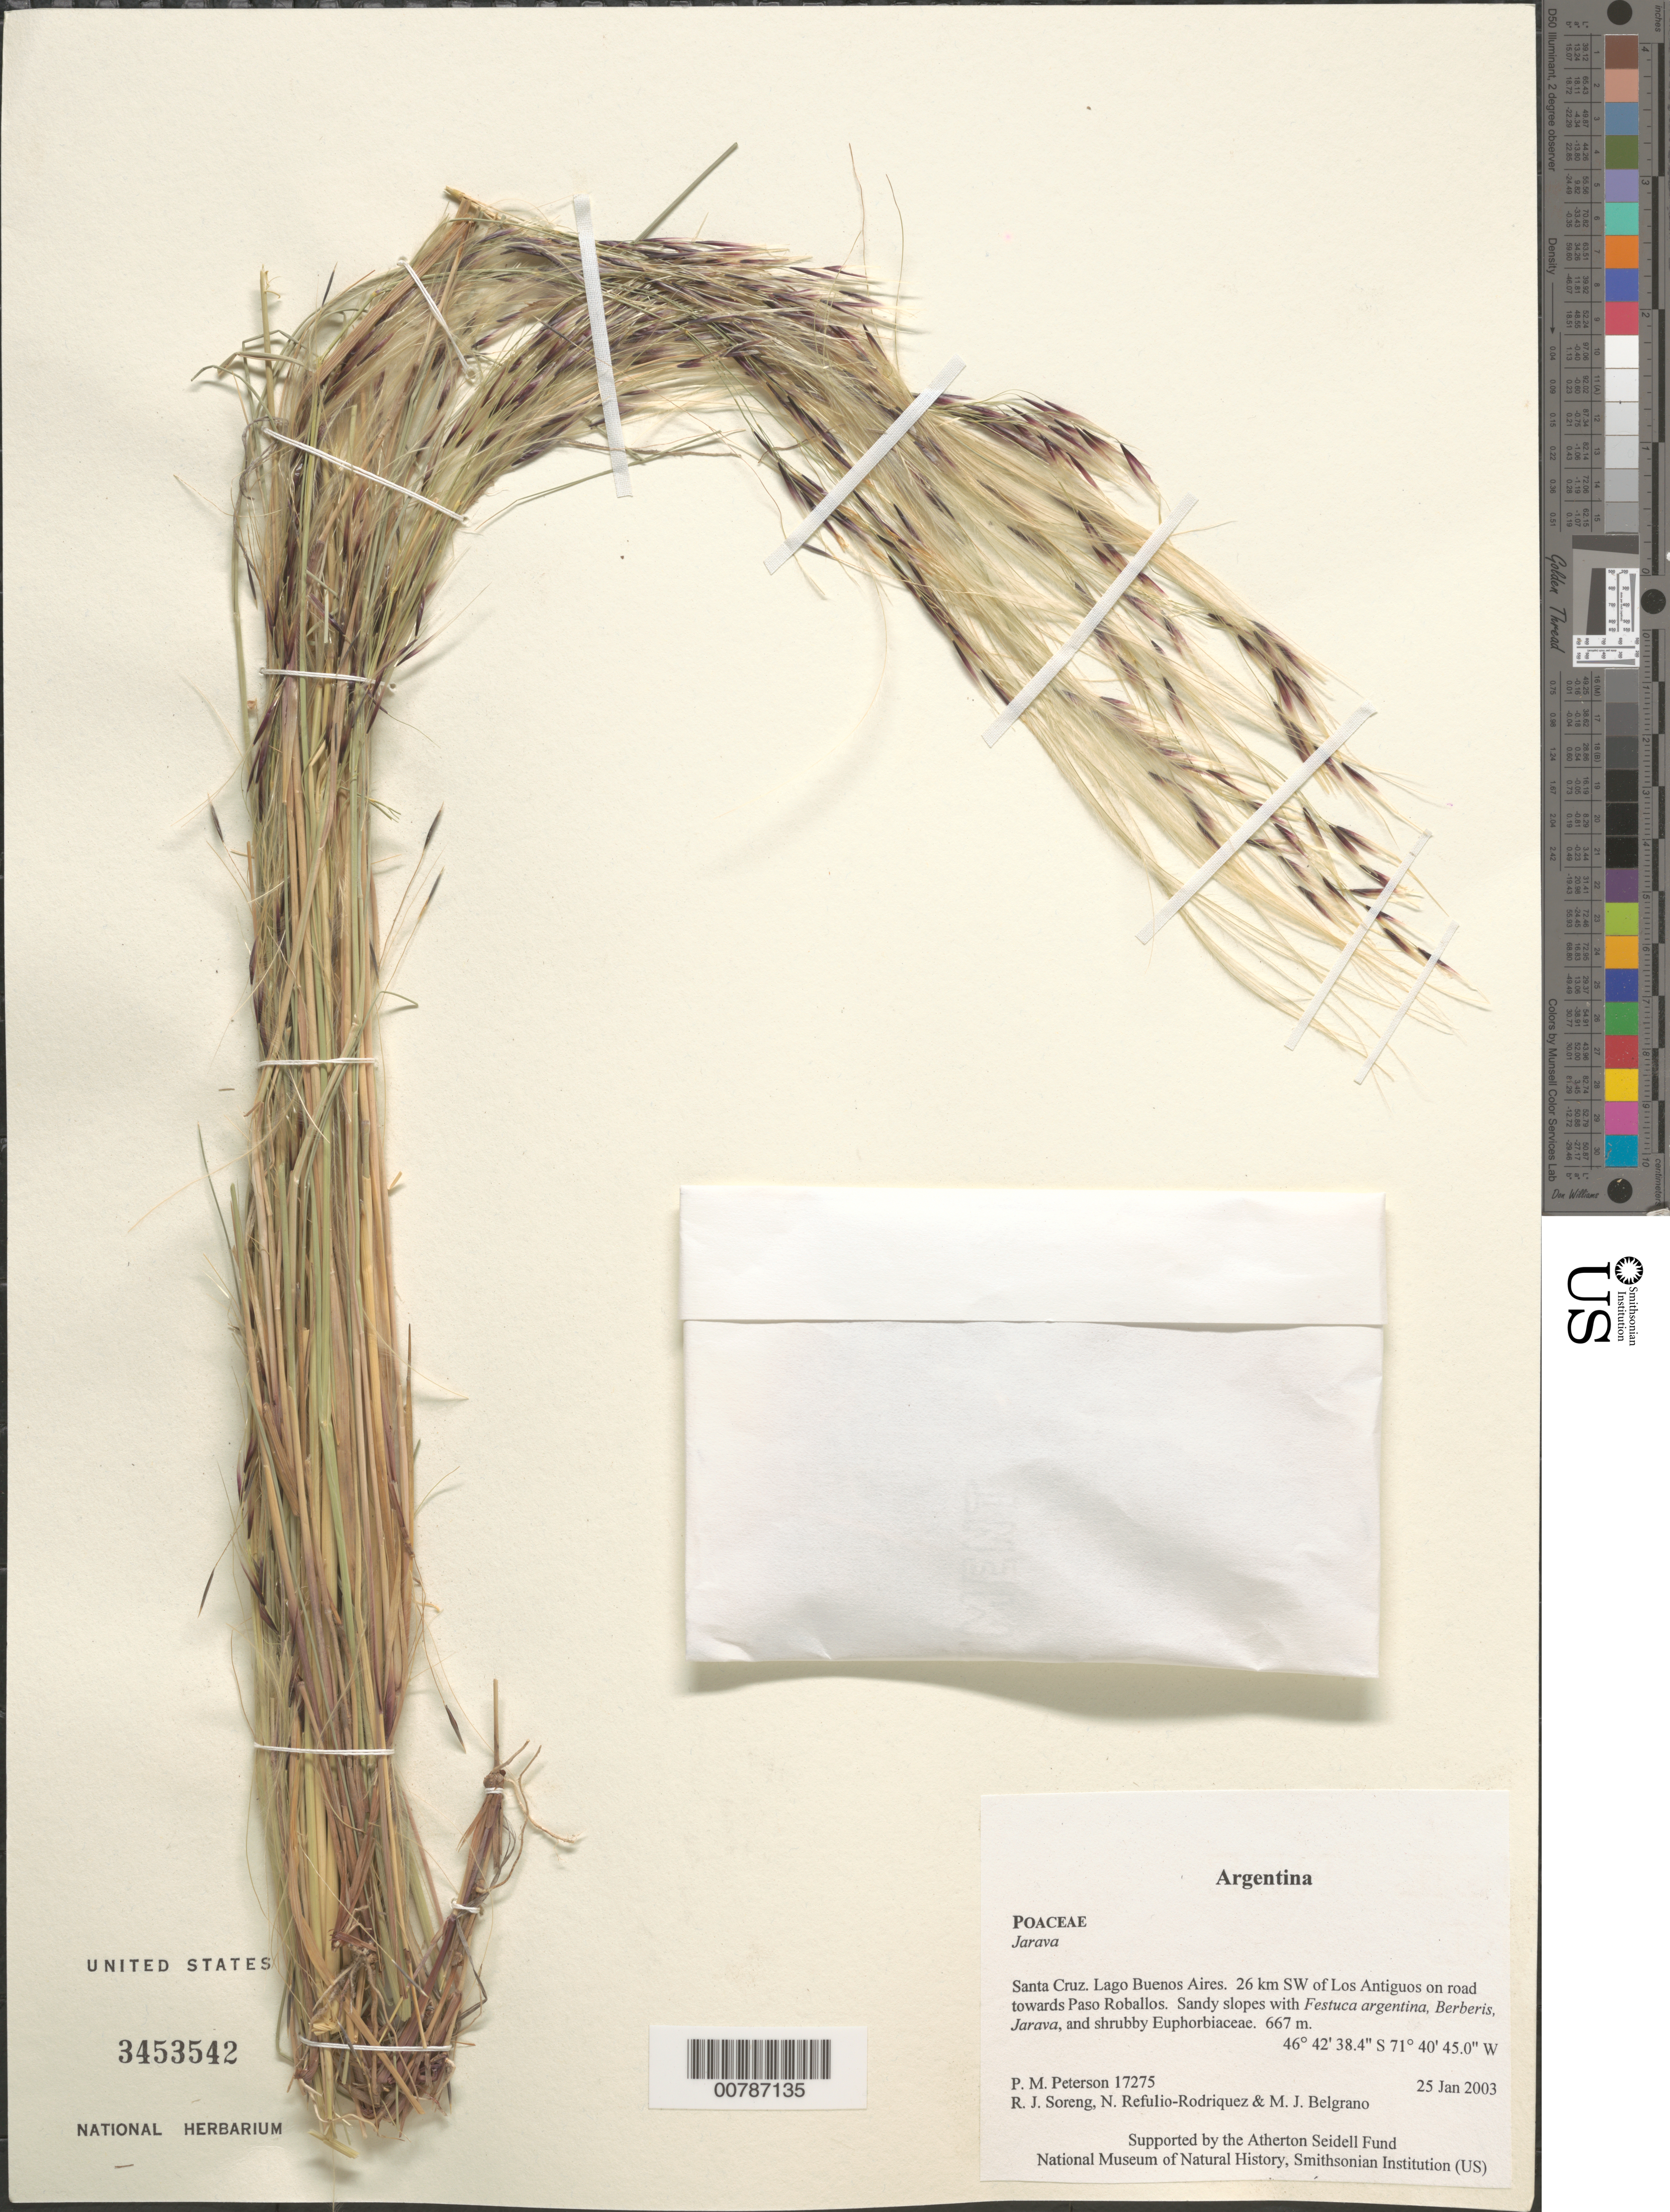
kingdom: Plantae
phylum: Tracheophyta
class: Liliopsida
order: Poales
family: Poaceae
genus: Jarava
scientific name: Jarava sp.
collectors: P. M. Peterson, R. J. Soreng, N. Refulio-Rodríguez & M. Belgrano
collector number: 17275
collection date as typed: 25 Jan 2003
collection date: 2003-01-25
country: Argentina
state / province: Santa Cruz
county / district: Lago Buenos Aires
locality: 26 km SW of Los Antiguos on road towards Paso Roballos. Sandy slopes with Festuca argentina, Berberis, Jarava, and shrubby Euphorbiaceae.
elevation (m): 667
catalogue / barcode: US 3453542